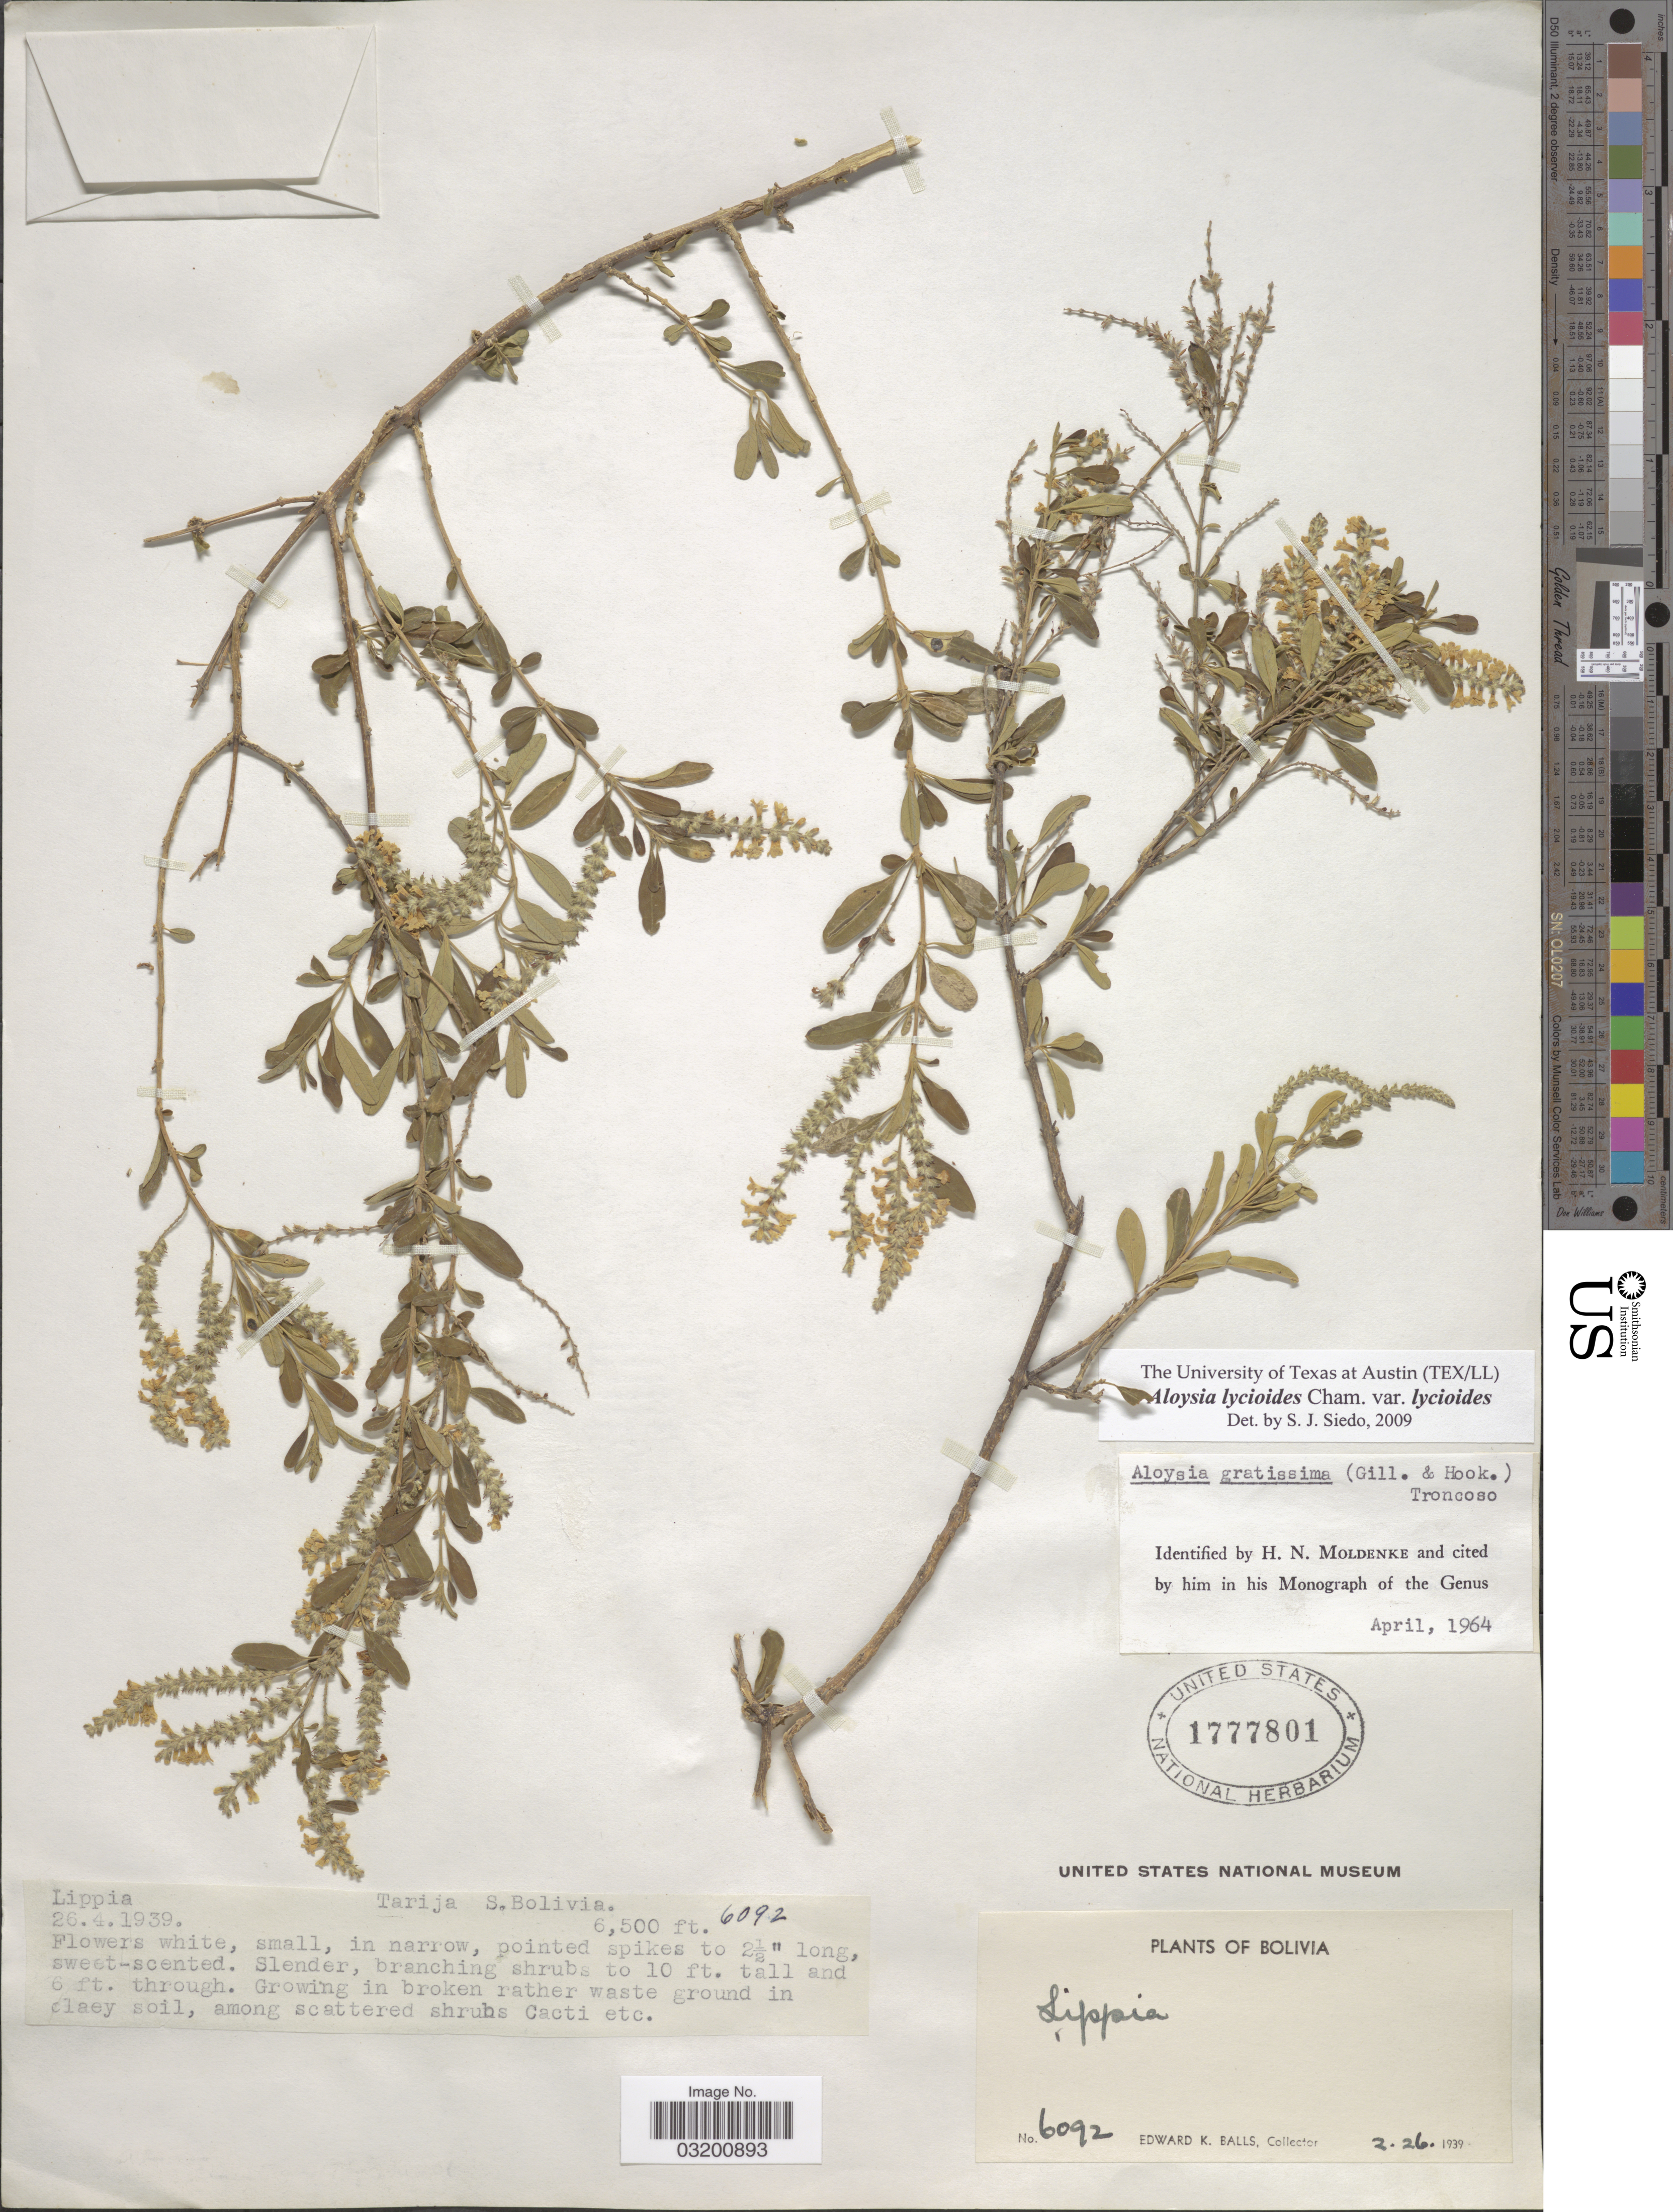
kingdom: Plantae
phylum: Tracheophyta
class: Magnoliopsida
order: Lamiales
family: Verbenaceae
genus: Aloysia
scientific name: Aloysia lycioides var. lycioides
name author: Cham.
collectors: E. K. Balls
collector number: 6092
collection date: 1939-02-26/1939-04-26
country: Bolivia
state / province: Tarija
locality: S. Bolivia.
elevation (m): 1981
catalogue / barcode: US 1777801